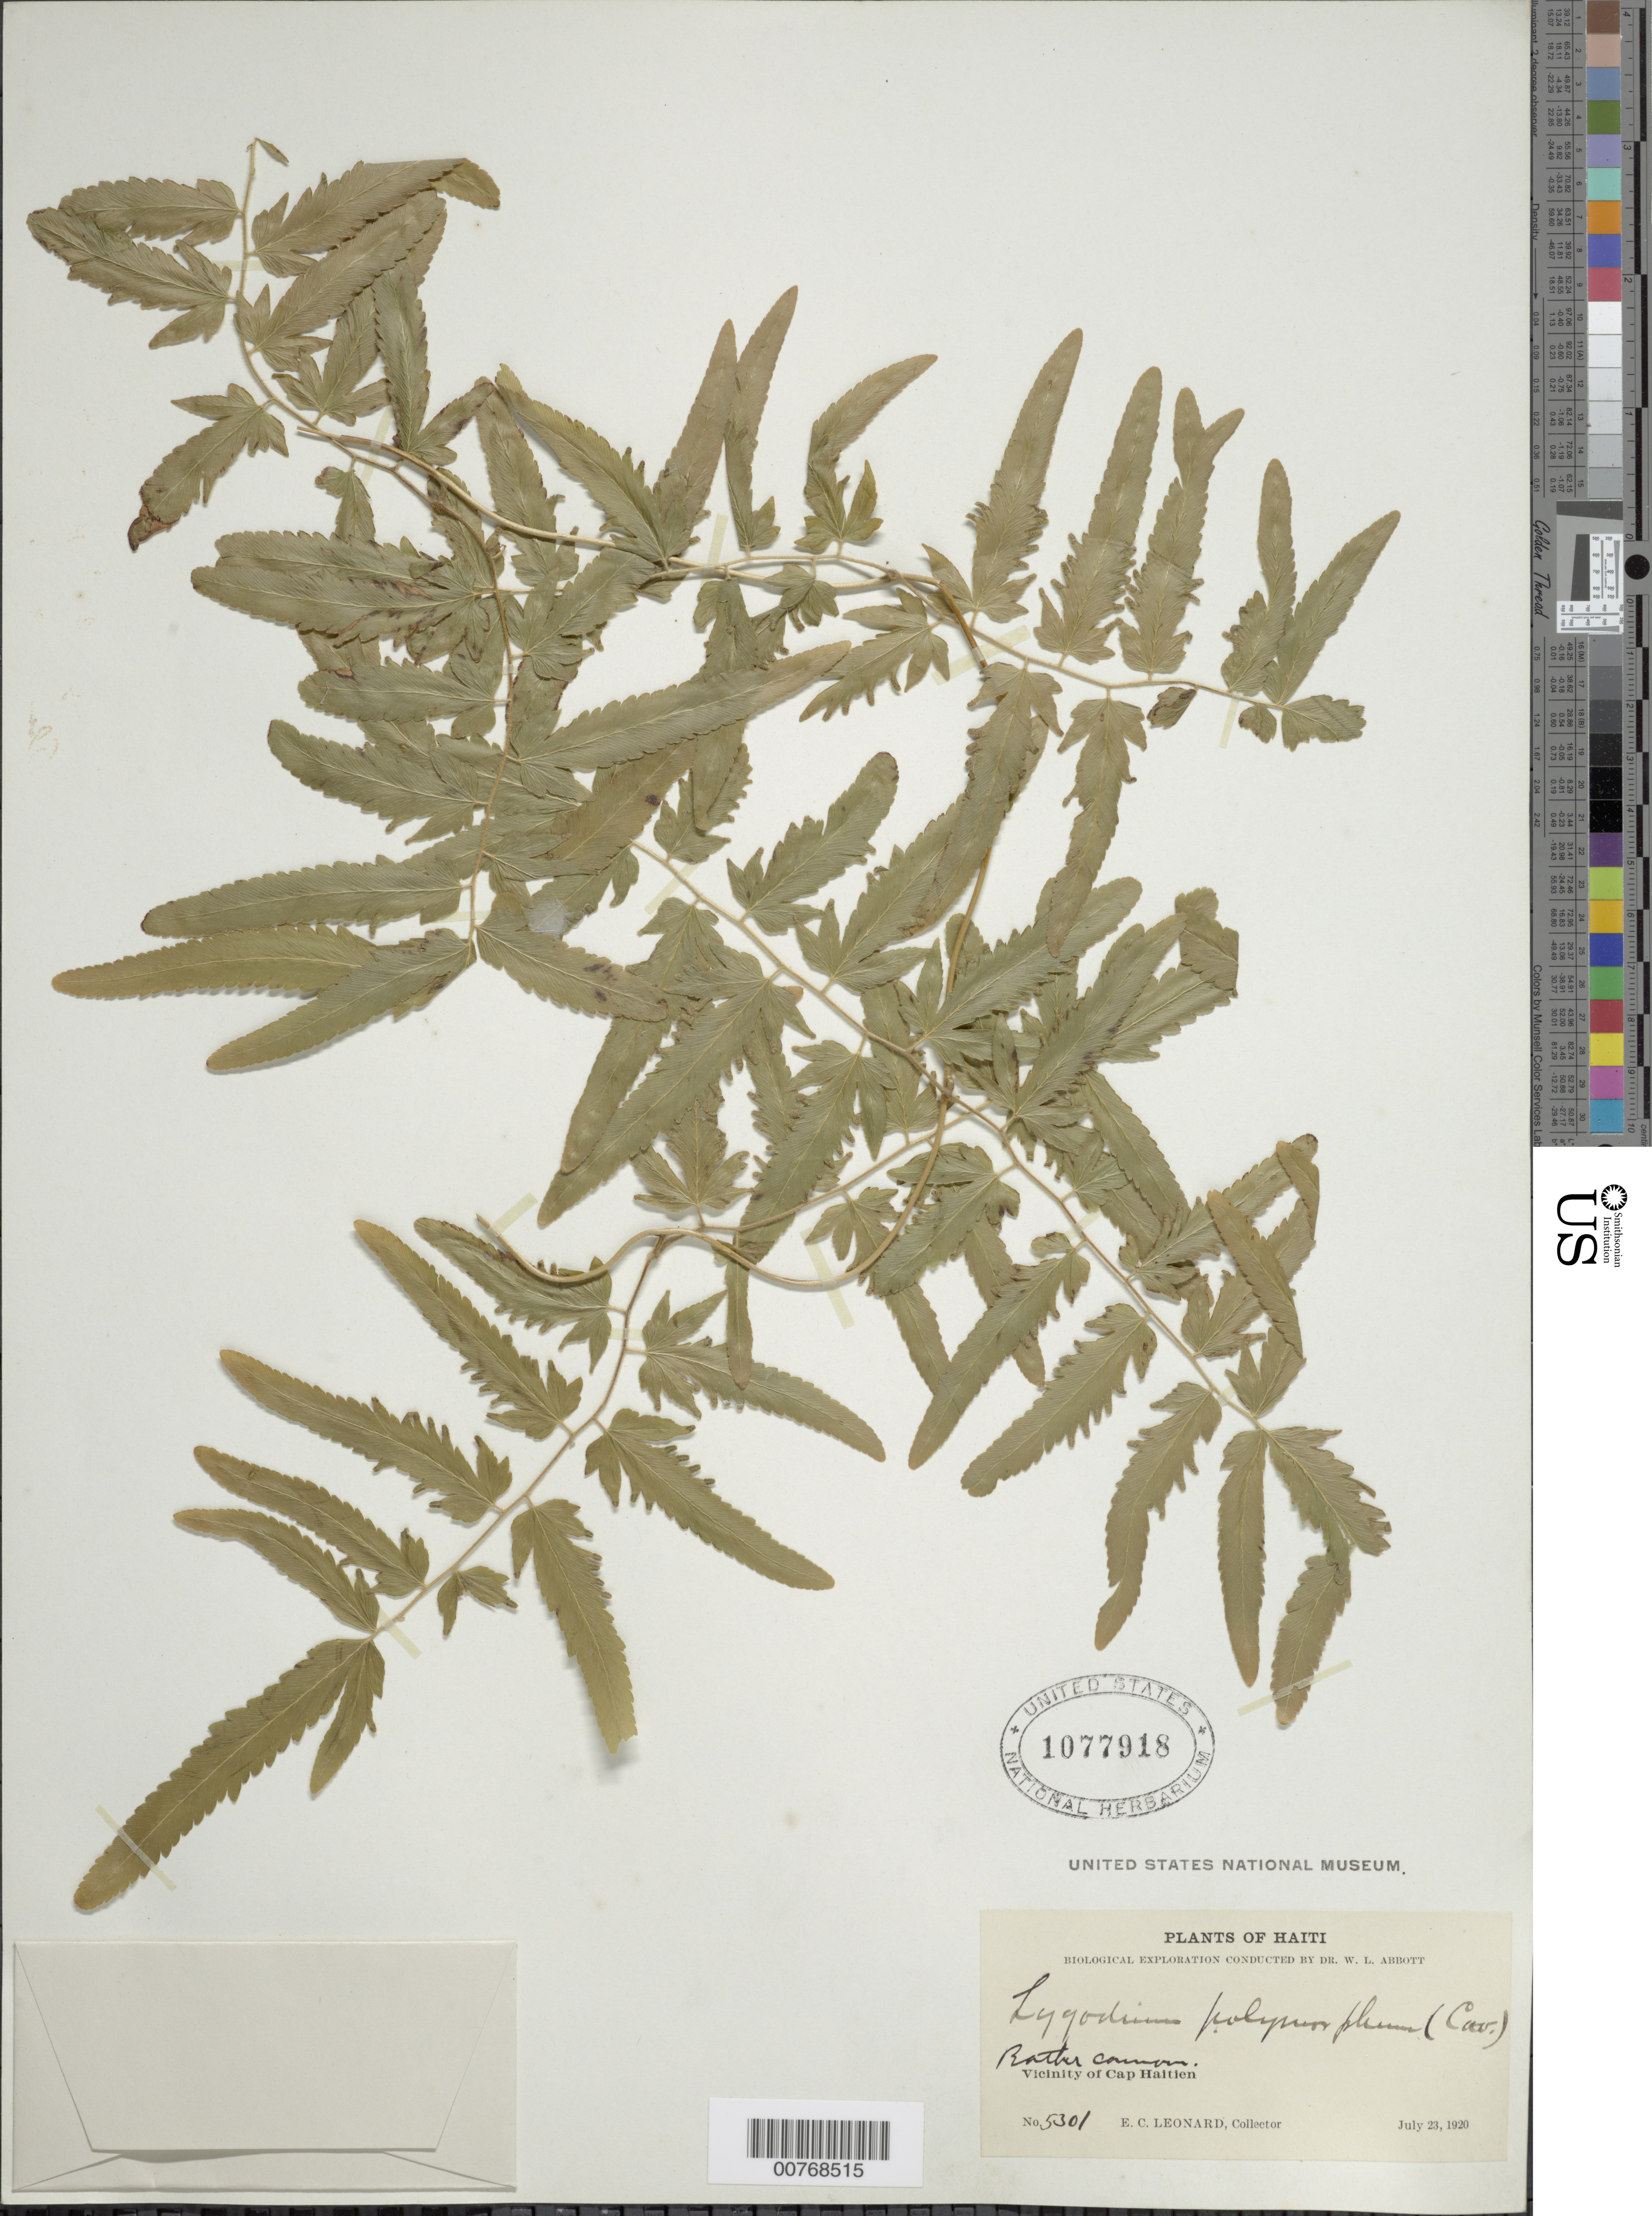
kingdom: Plantae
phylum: Tracheophyta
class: Polypodiopsida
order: Schizaeales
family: Lygodiaceae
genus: Lygodium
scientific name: Lygodium venustum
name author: Sw.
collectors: E. C. Leonard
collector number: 5301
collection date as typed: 23 Jul 1920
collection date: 1920-07-23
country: Haiti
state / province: Nord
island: Hispaniola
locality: Vicinity of cap Haitien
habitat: Rather common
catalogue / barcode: US 1077918